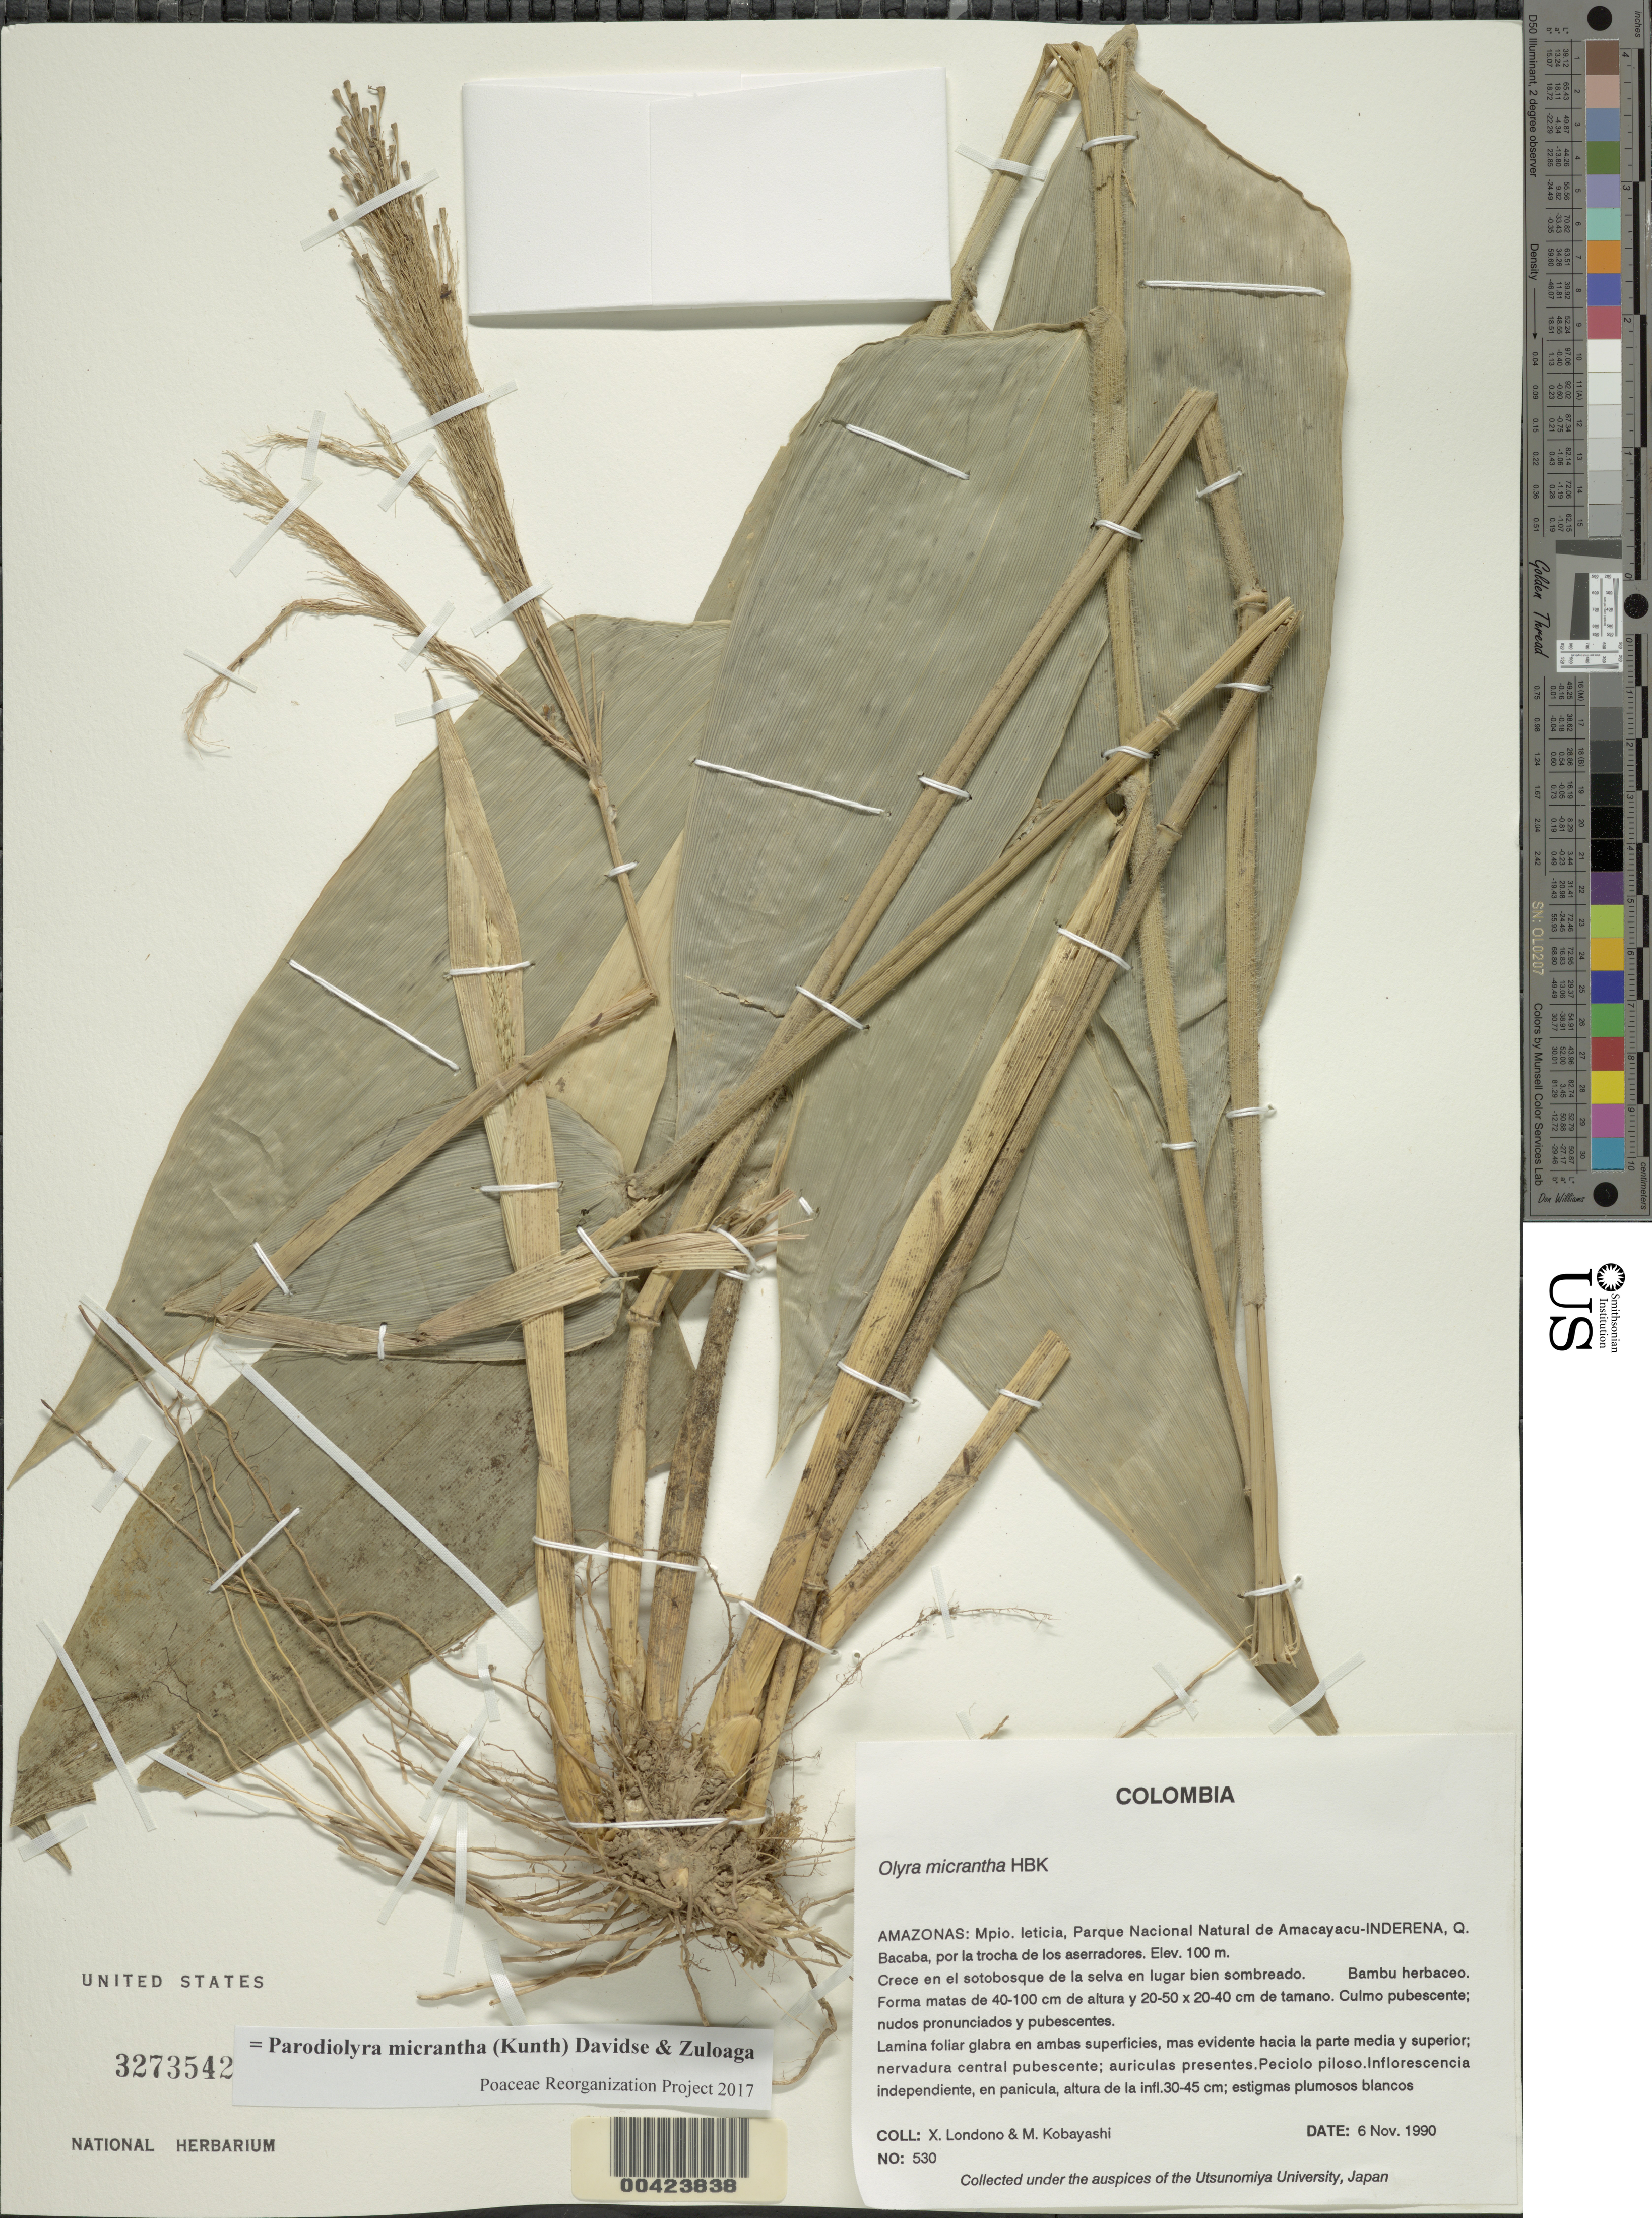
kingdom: Plantae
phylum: Tracheophyta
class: Liliopsida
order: Poales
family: Poaceae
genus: Parodiolyra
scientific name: Parodiolyra micrantha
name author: (Kunth) Davidse & Zuloaga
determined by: Poaceae Reorganization Project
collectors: X. Londoño & M. Kobayashi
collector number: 530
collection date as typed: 06 Nov 1990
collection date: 1990-11-06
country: Colombia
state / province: Amazônas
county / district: Leticia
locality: Parque Nacional Natural de Amaca-Yacu - Inderena, Quebrada Bacaba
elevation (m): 100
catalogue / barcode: US 3273542